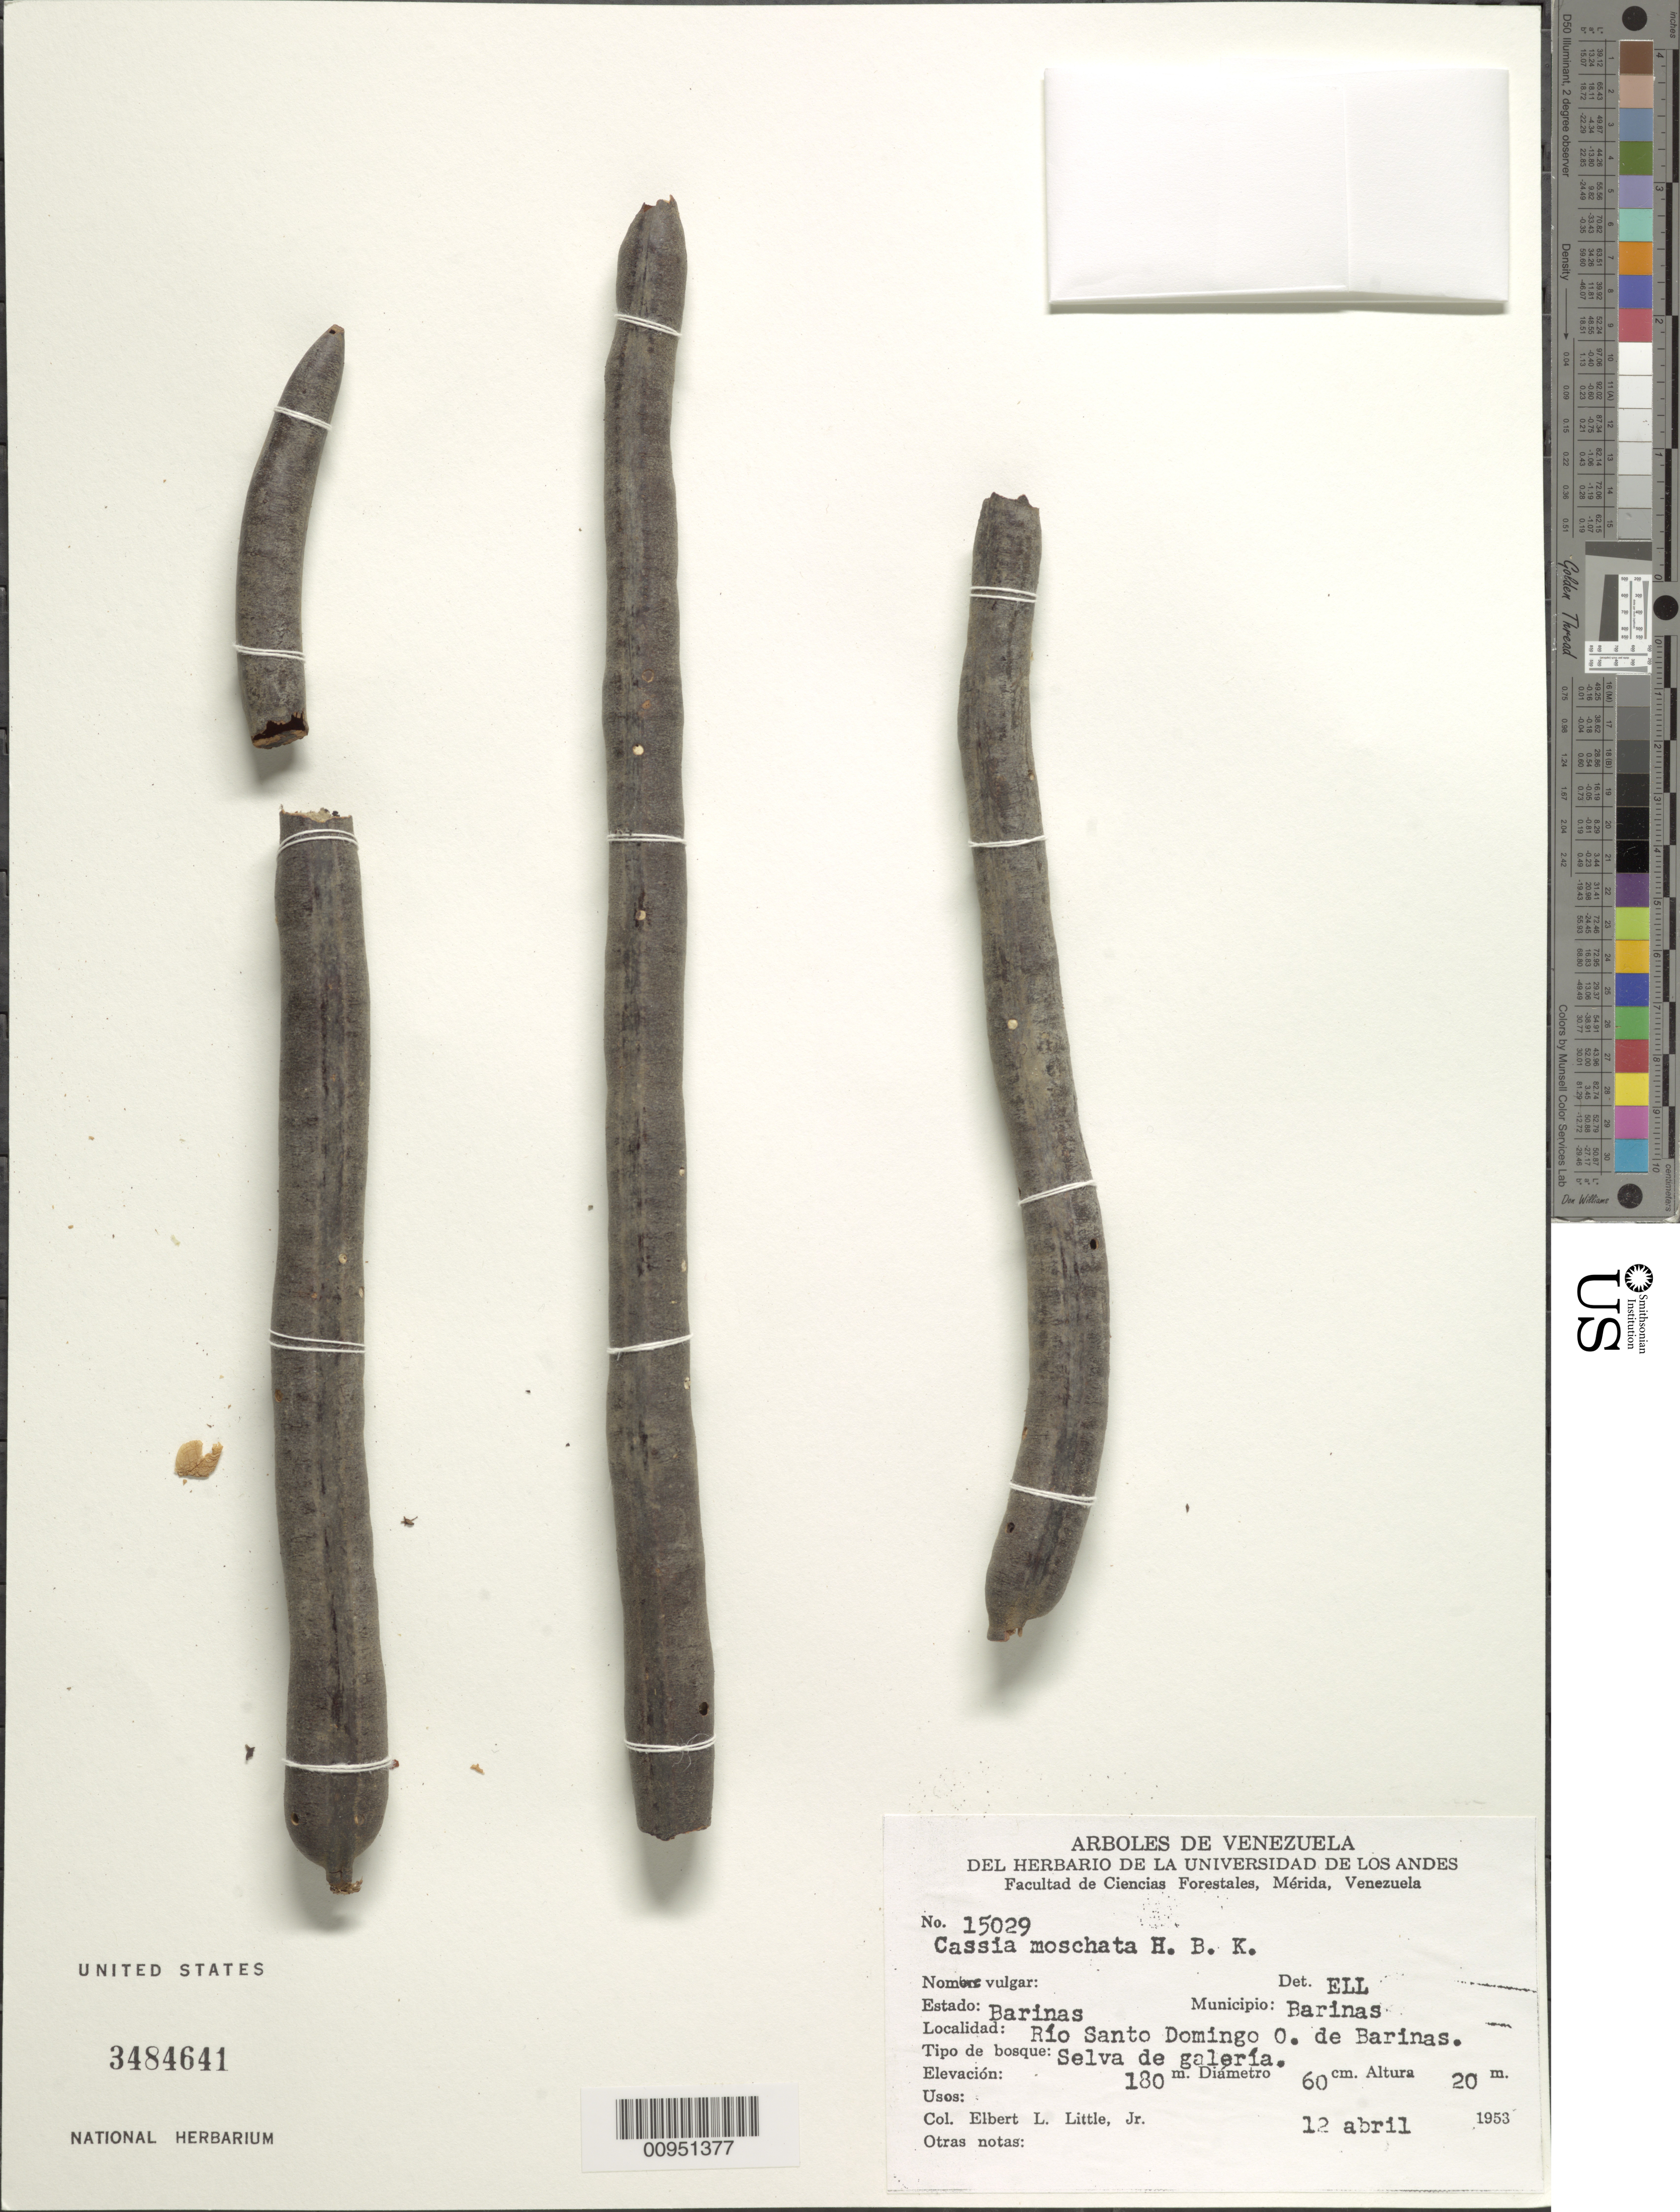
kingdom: Plantae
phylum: Tracheophyta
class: Magnoliopsida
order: Fabales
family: Fabaceae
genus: Cassia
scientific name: Cassia moschata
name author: Kunth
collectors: E. L. Little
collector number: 15029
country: Venezuela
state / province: Barinas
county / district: Barinas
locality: Rio Santo Domingo O. de Barinas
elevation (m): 180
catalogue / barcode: US 3484641